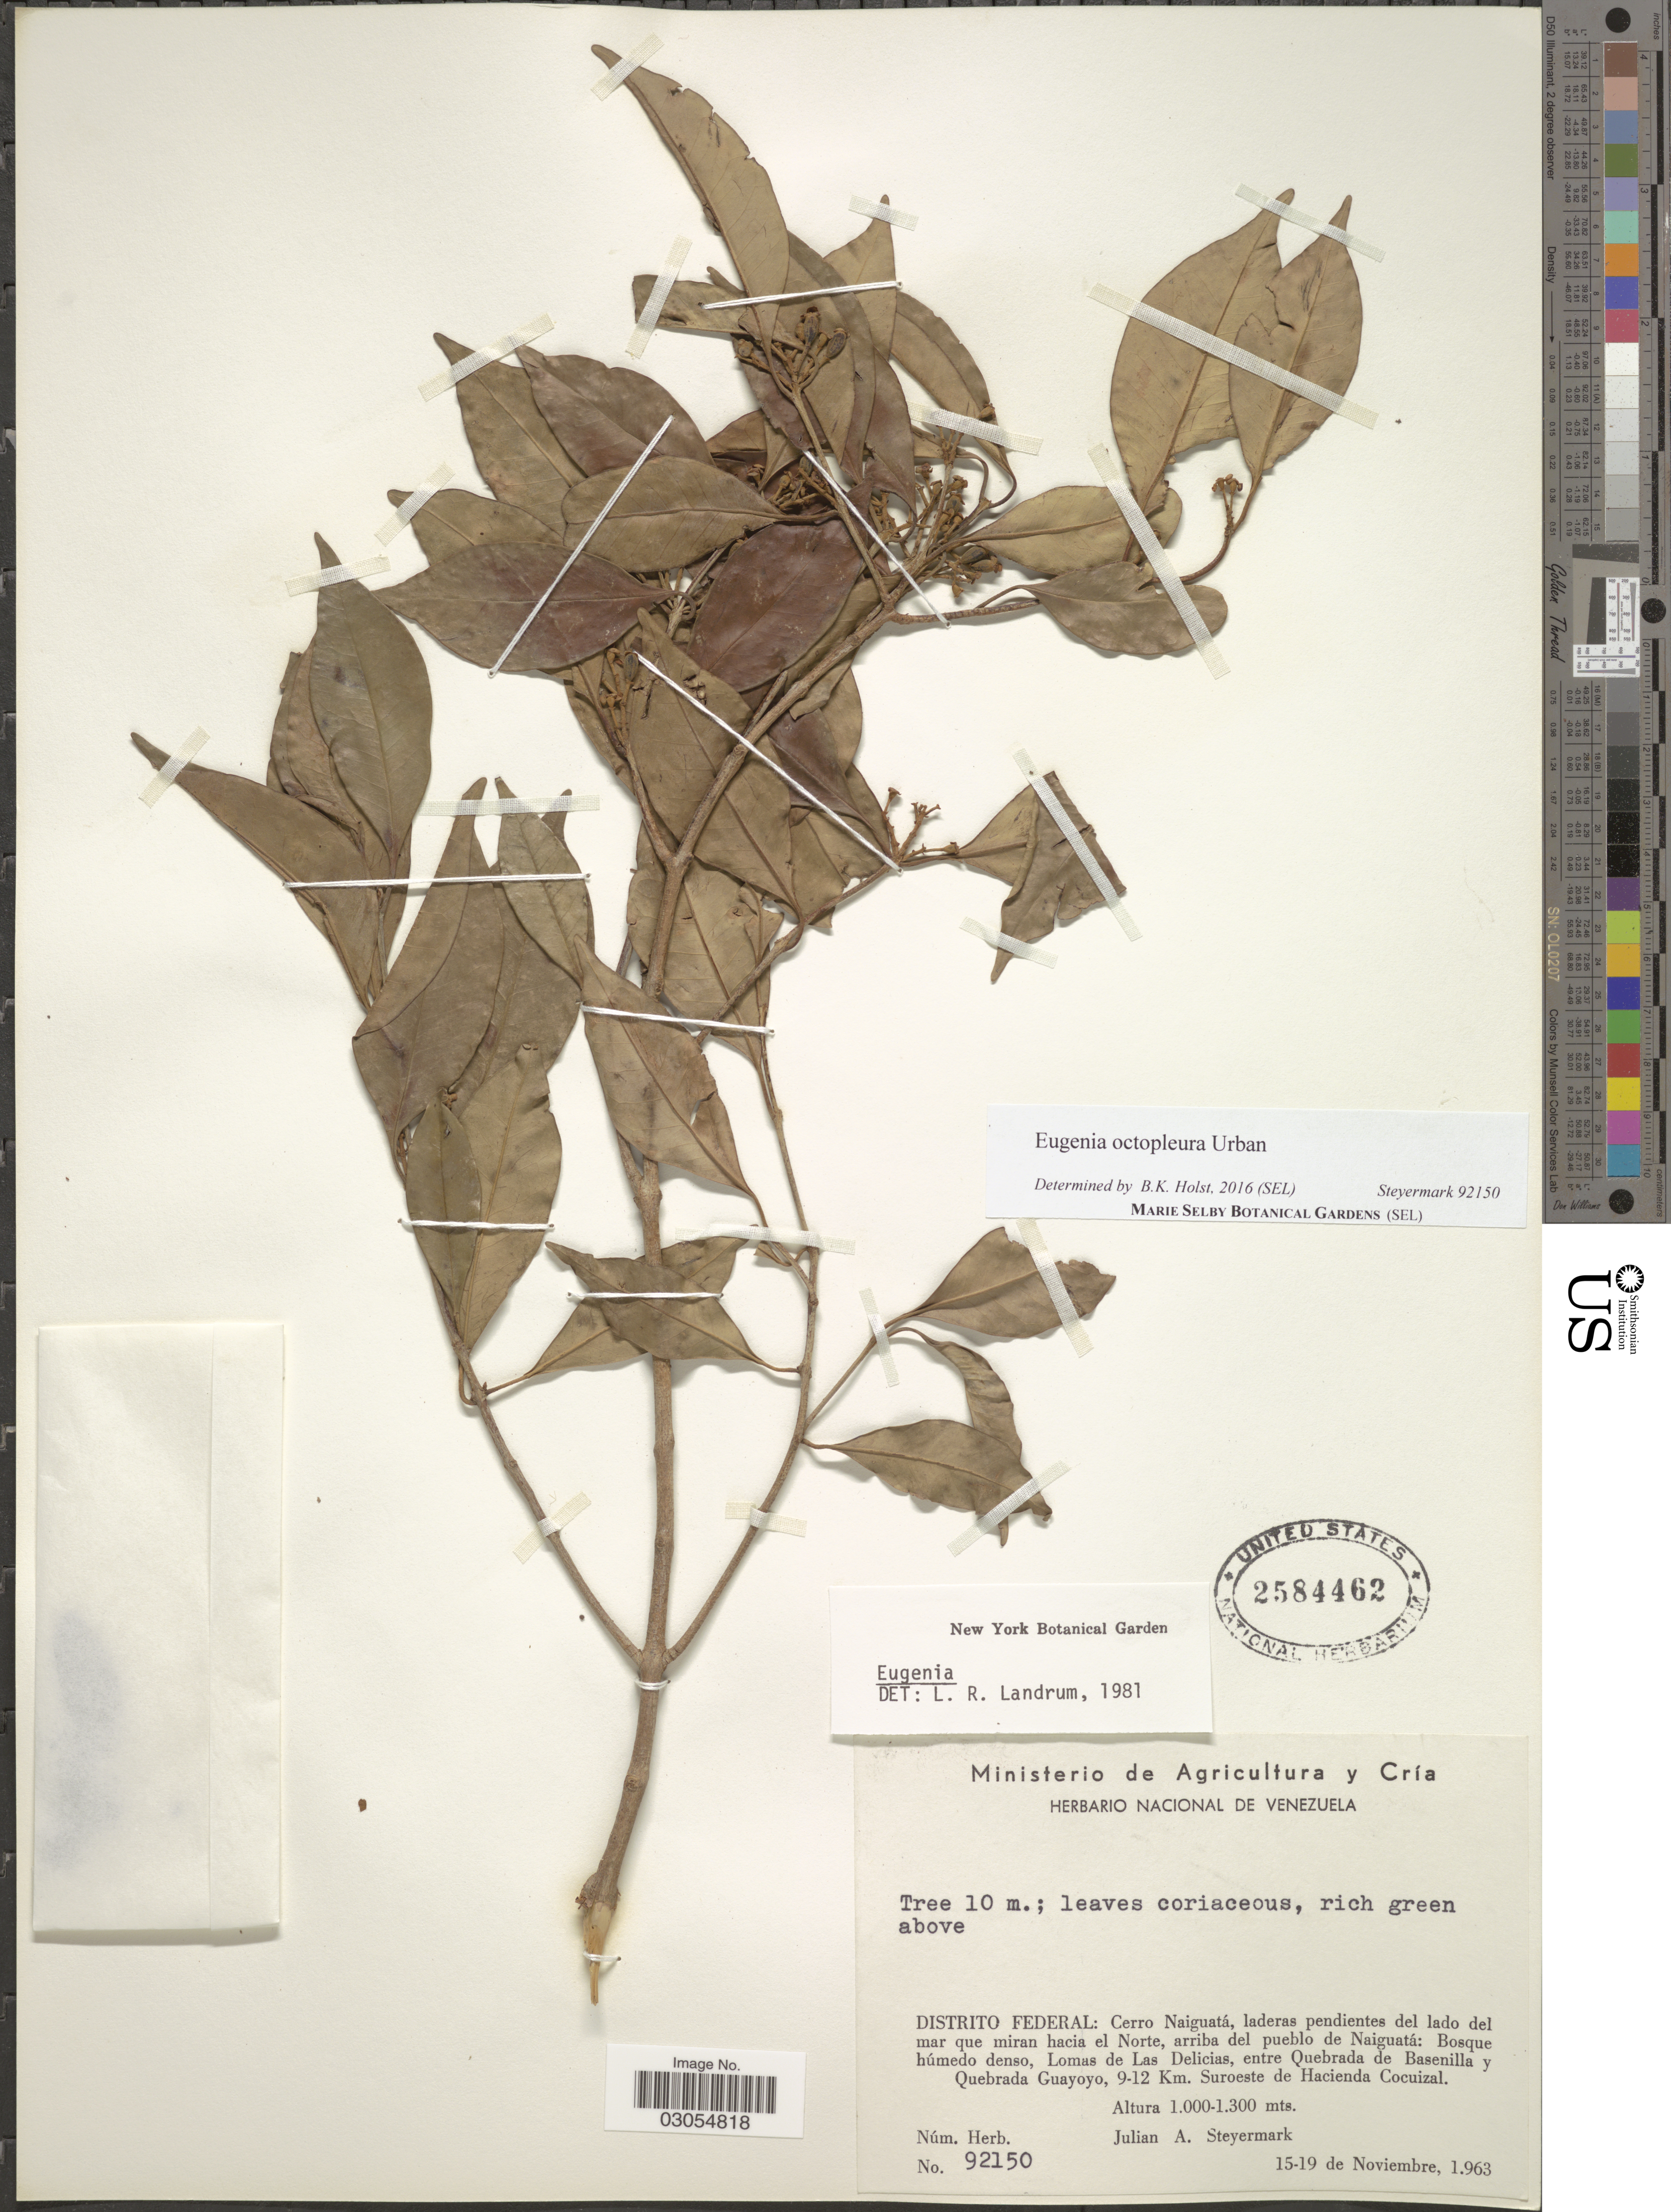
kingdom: Plantae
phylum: Tracheophyta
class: Magnoliopsida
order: Myrtales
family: Myrtaceae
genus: Eugenia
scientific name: Eugenia octopleura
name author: Krug & Urb.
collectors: J. Steyermark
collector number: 92150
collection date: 1963-11-15/1963-11-19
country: Venezuela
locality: Distrito Federal: Cerro Naiguatá, laderas pendientes del lado del mar que miran hacia el Norte, arriba del pueblo de Naiguatá: Bosque húmedo denso, Lomas de Las Delicias, entre Quebrada de Basenilla y Quebrada Guayoyo, 9-12 Km. Suroeste de Hacienda Cocuizal.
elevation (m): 1000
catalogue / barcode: US 2584462